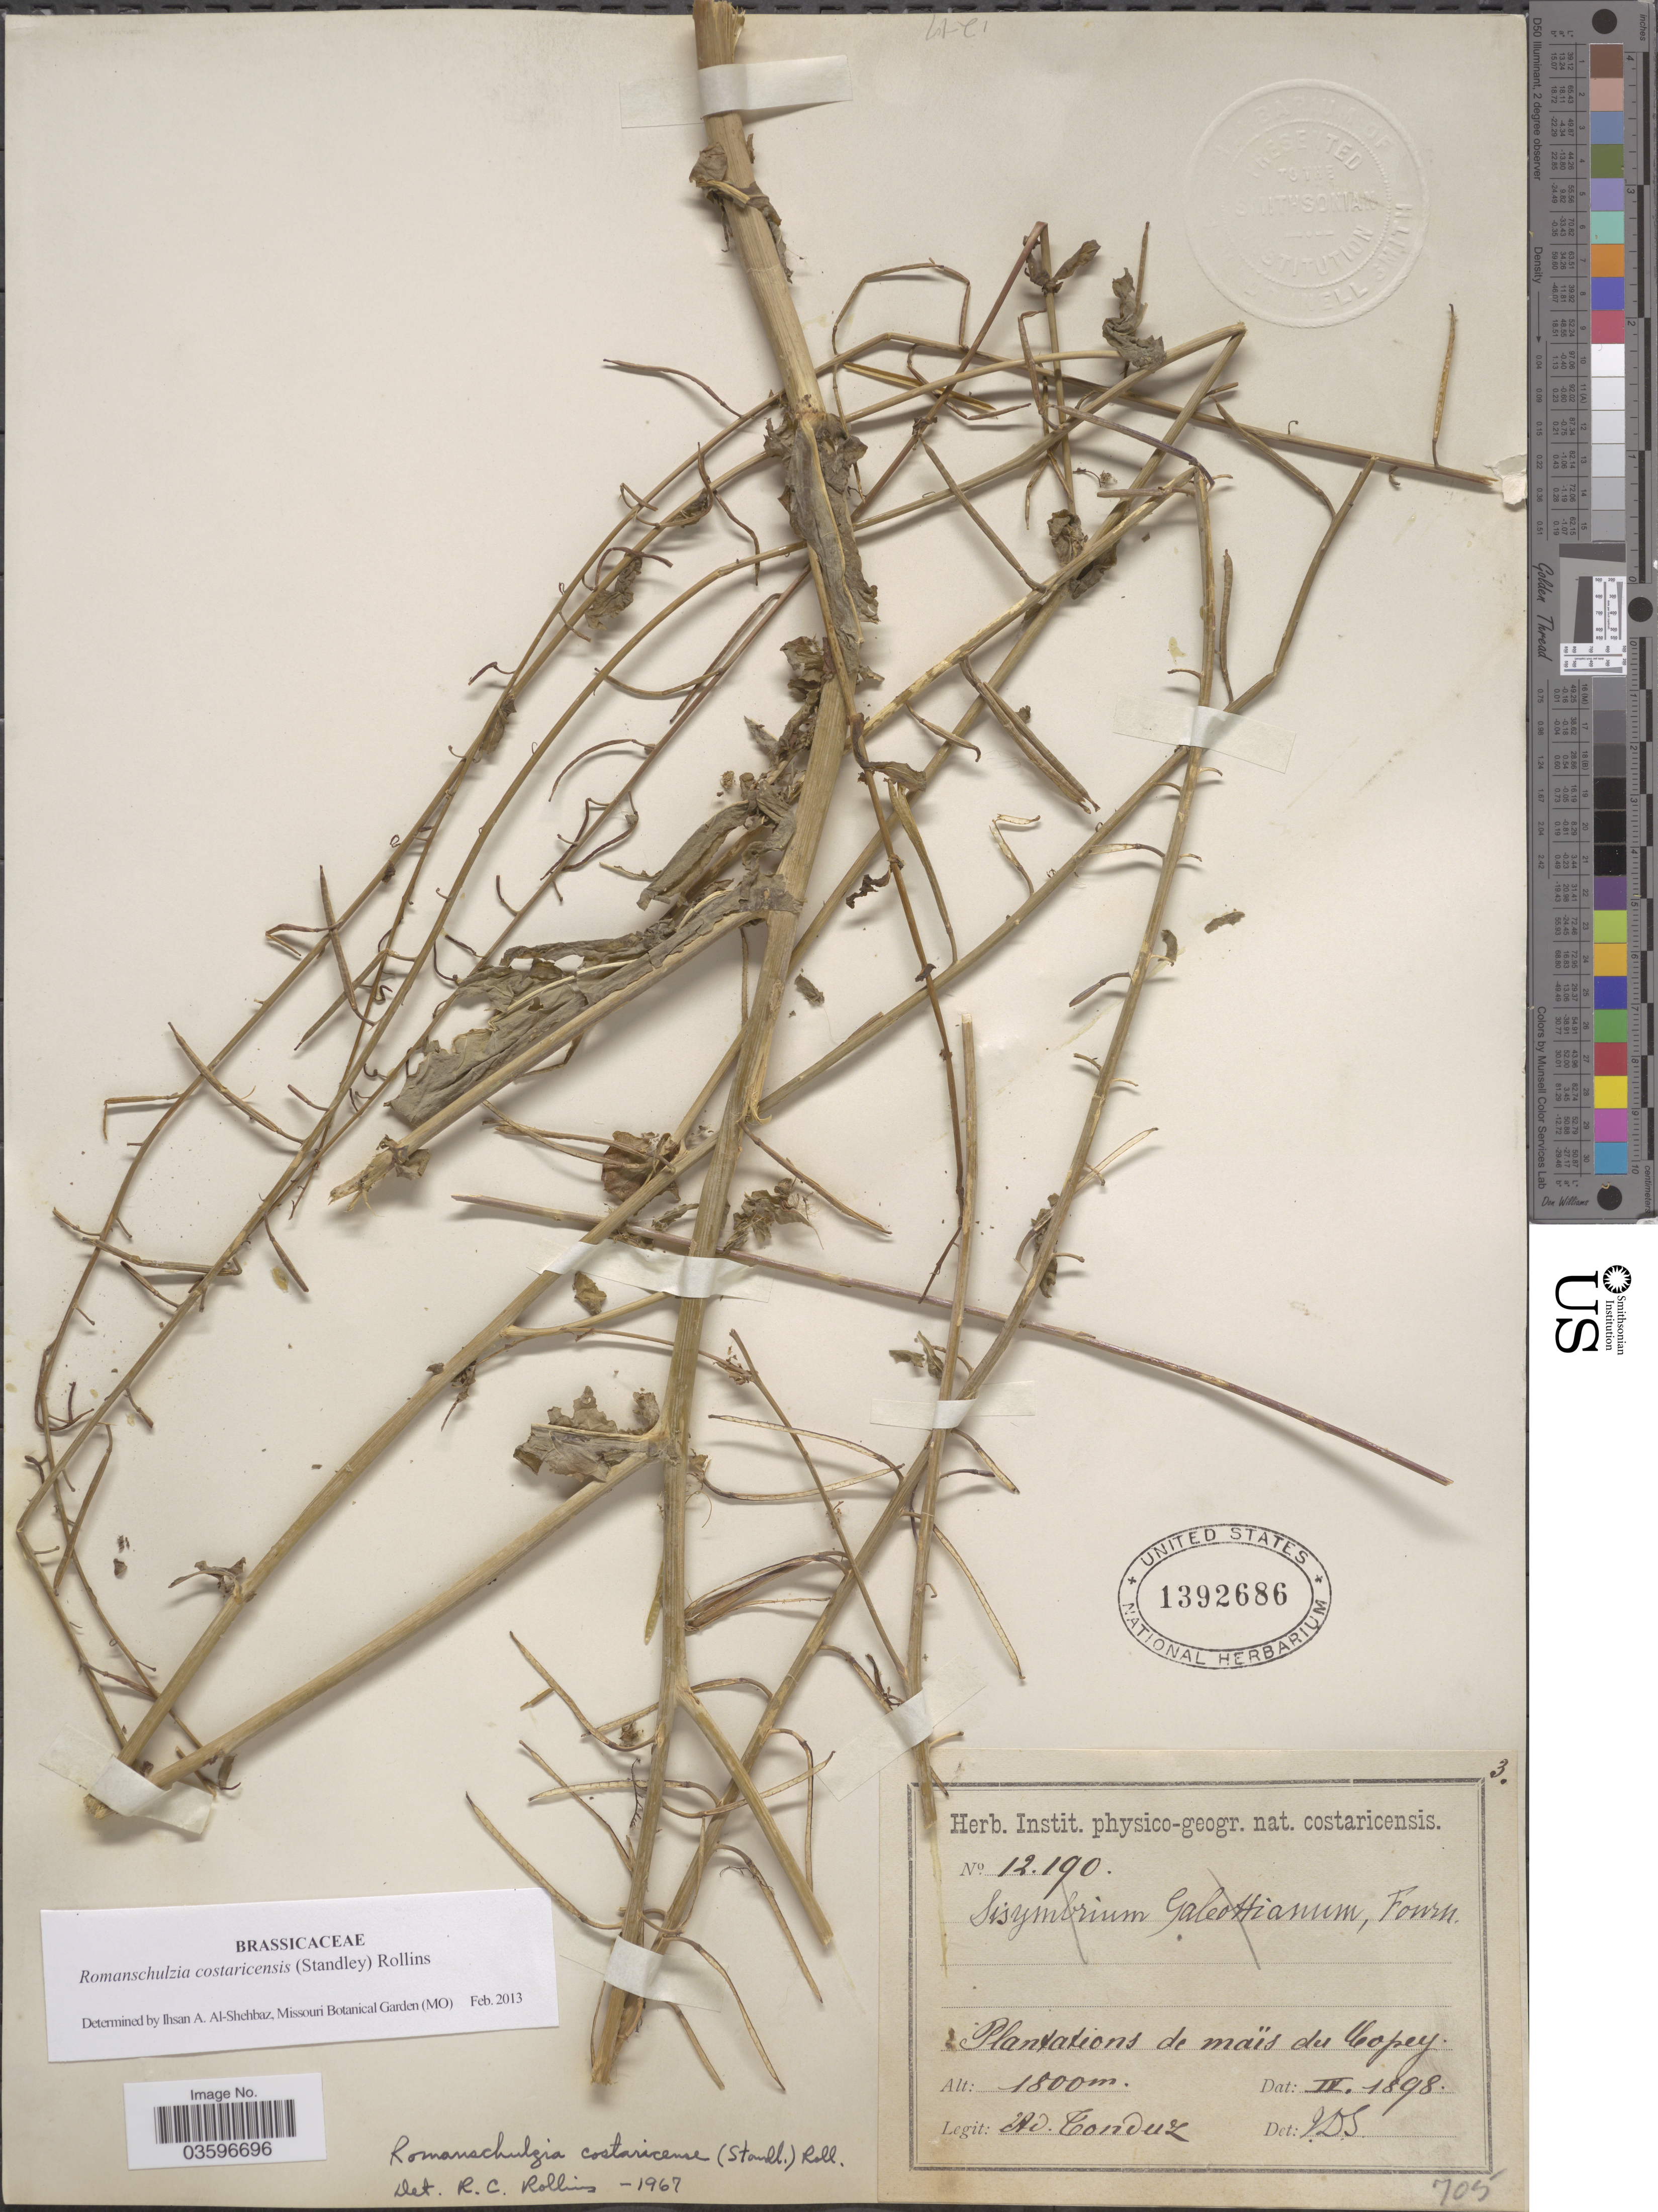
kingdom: Plantae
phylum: Tracheophyta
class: Magnoliopsida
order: Brassicales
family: Brassicaceae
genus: Romanschulzia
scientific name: Romanschulzia costaricensis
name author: (Standl.) Rollins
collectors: A. Tonduz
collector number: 12190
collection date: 1898-04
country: Costa Rica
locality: Plantations de maïs du Copey.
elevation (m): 1800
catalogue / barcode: US 1392686